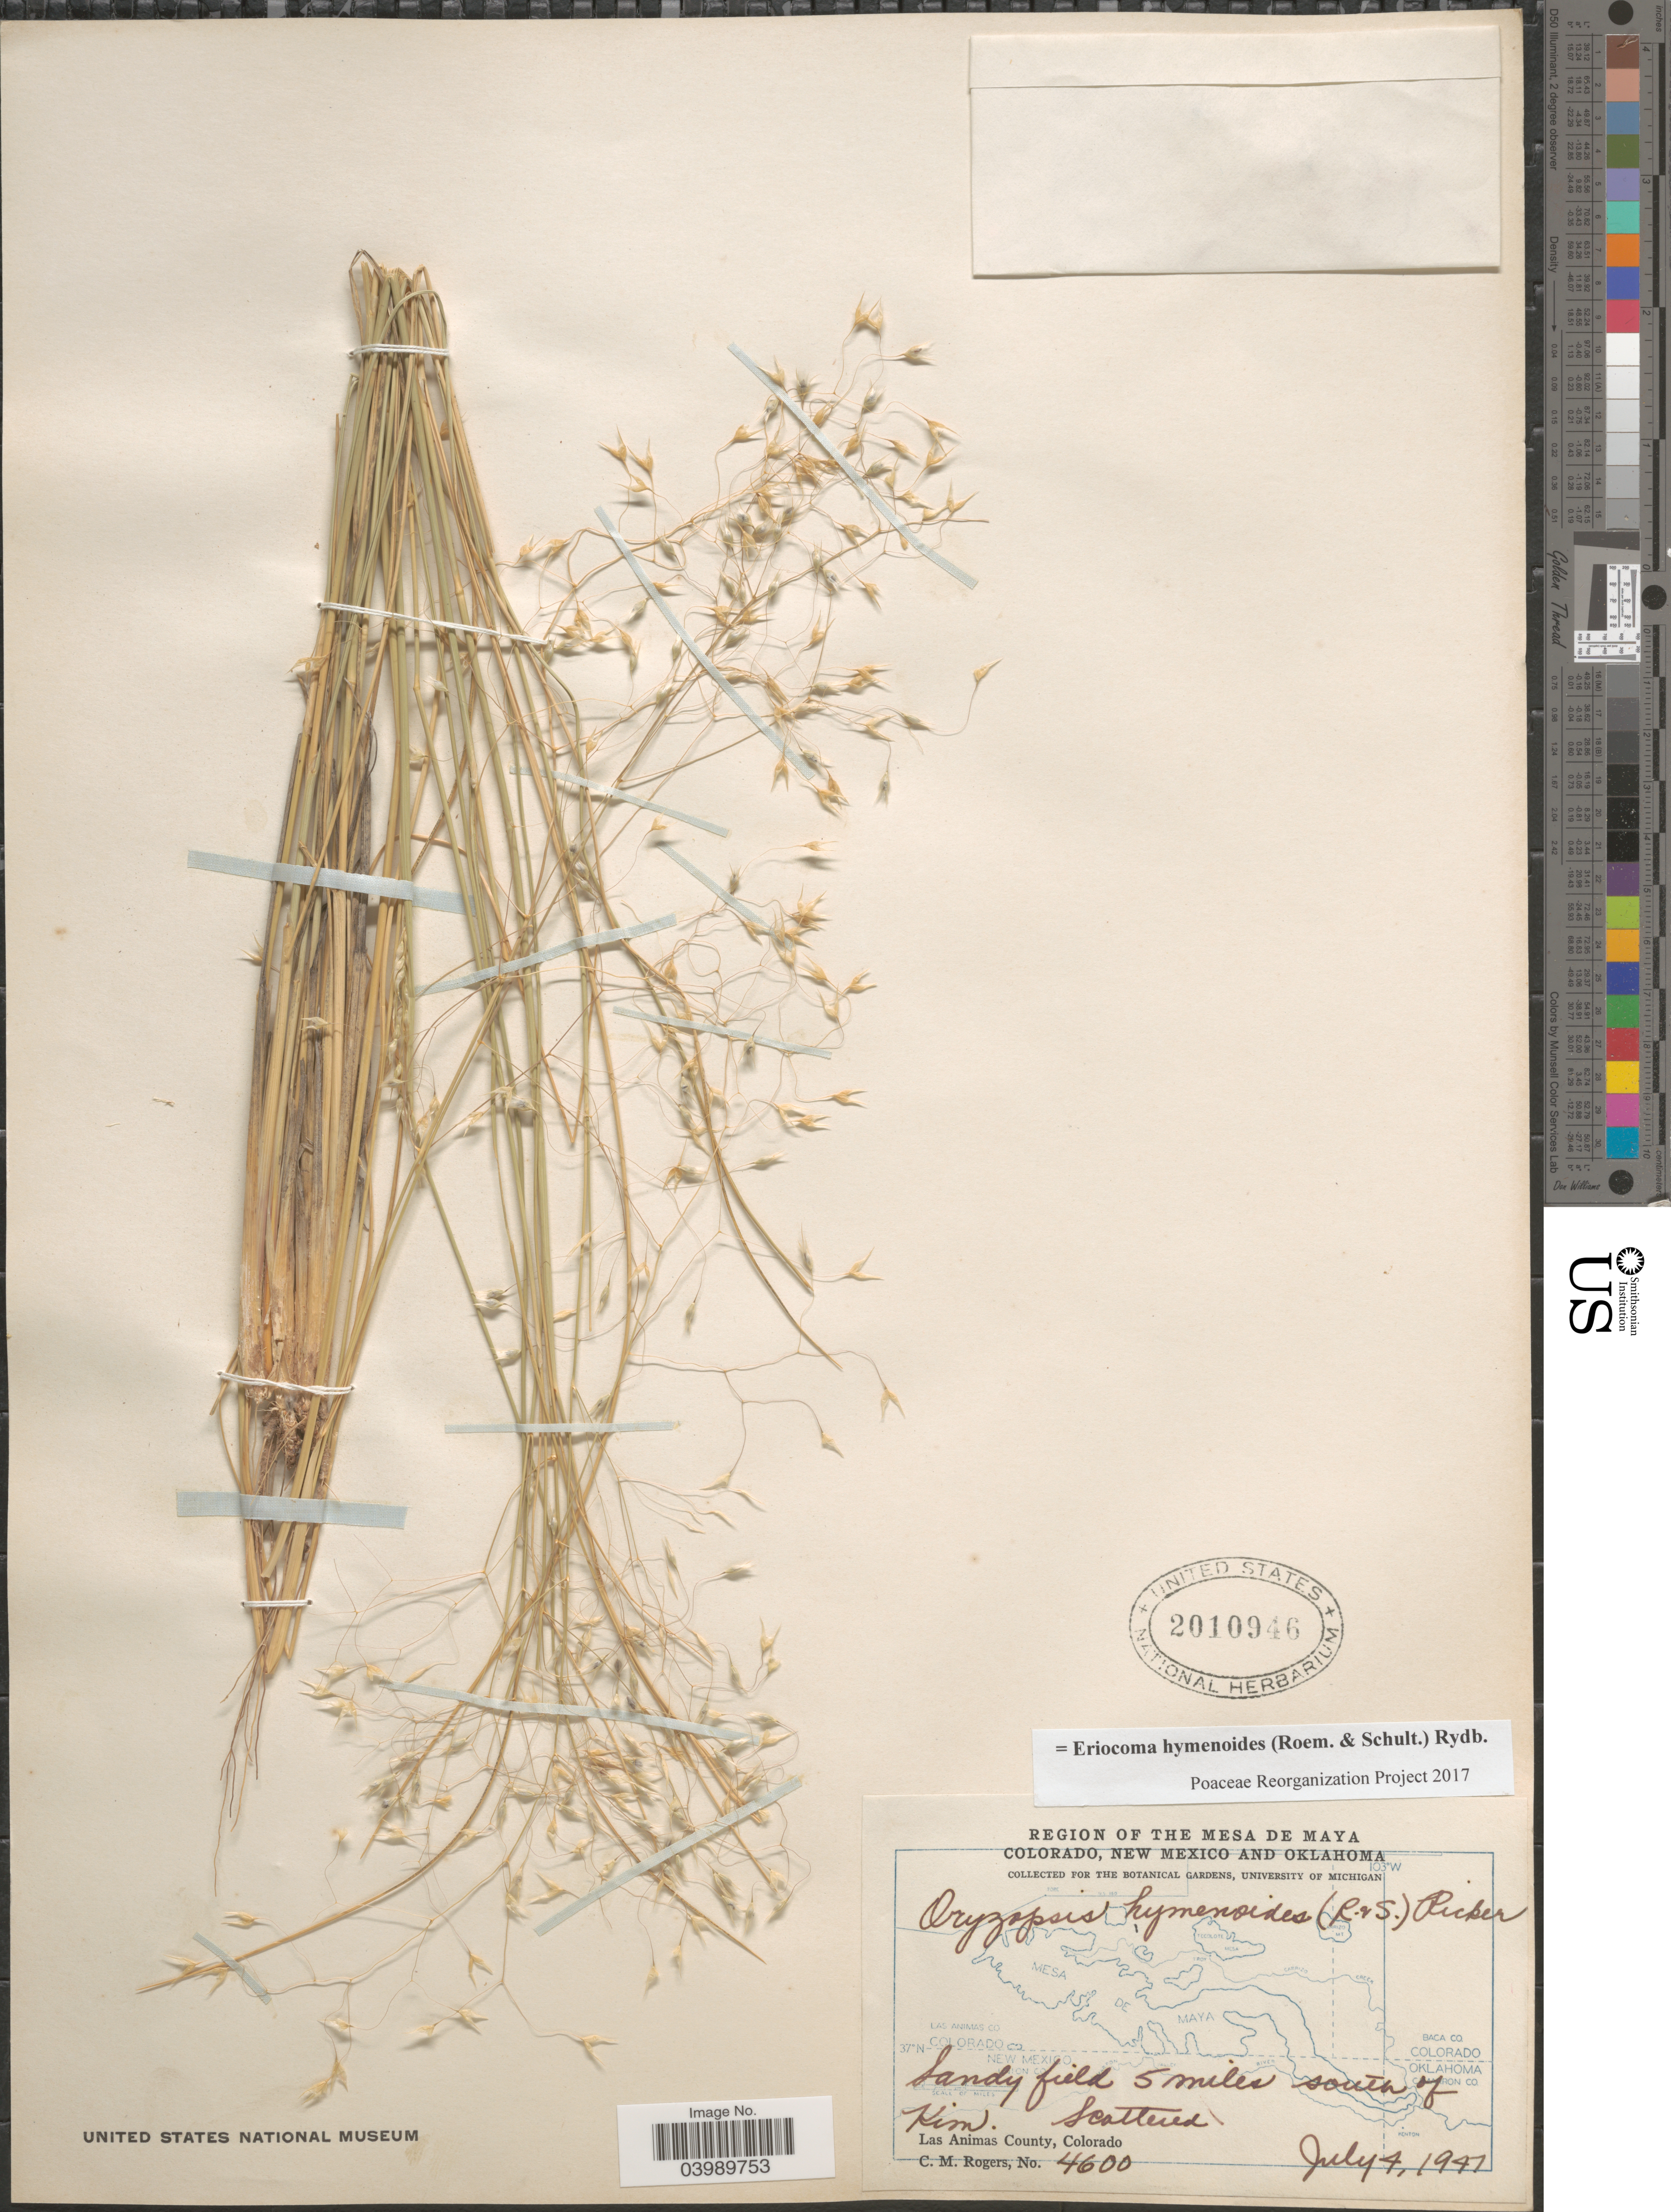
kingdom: Plantae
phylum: Tracheophyta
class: Liliopsida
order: Poales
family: Poaceae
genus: Eriocoma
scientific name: Eriocoma hymenoides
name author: (Roem. & Schult.) Rydb.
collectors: C. M. Rogers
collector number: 4600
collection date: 1941-07-04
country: United States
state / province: Colorado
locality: Region of the Mesa de Maya. Sandy field 5 miles south of Kim. Las Animas County.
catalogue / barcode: US 2010946